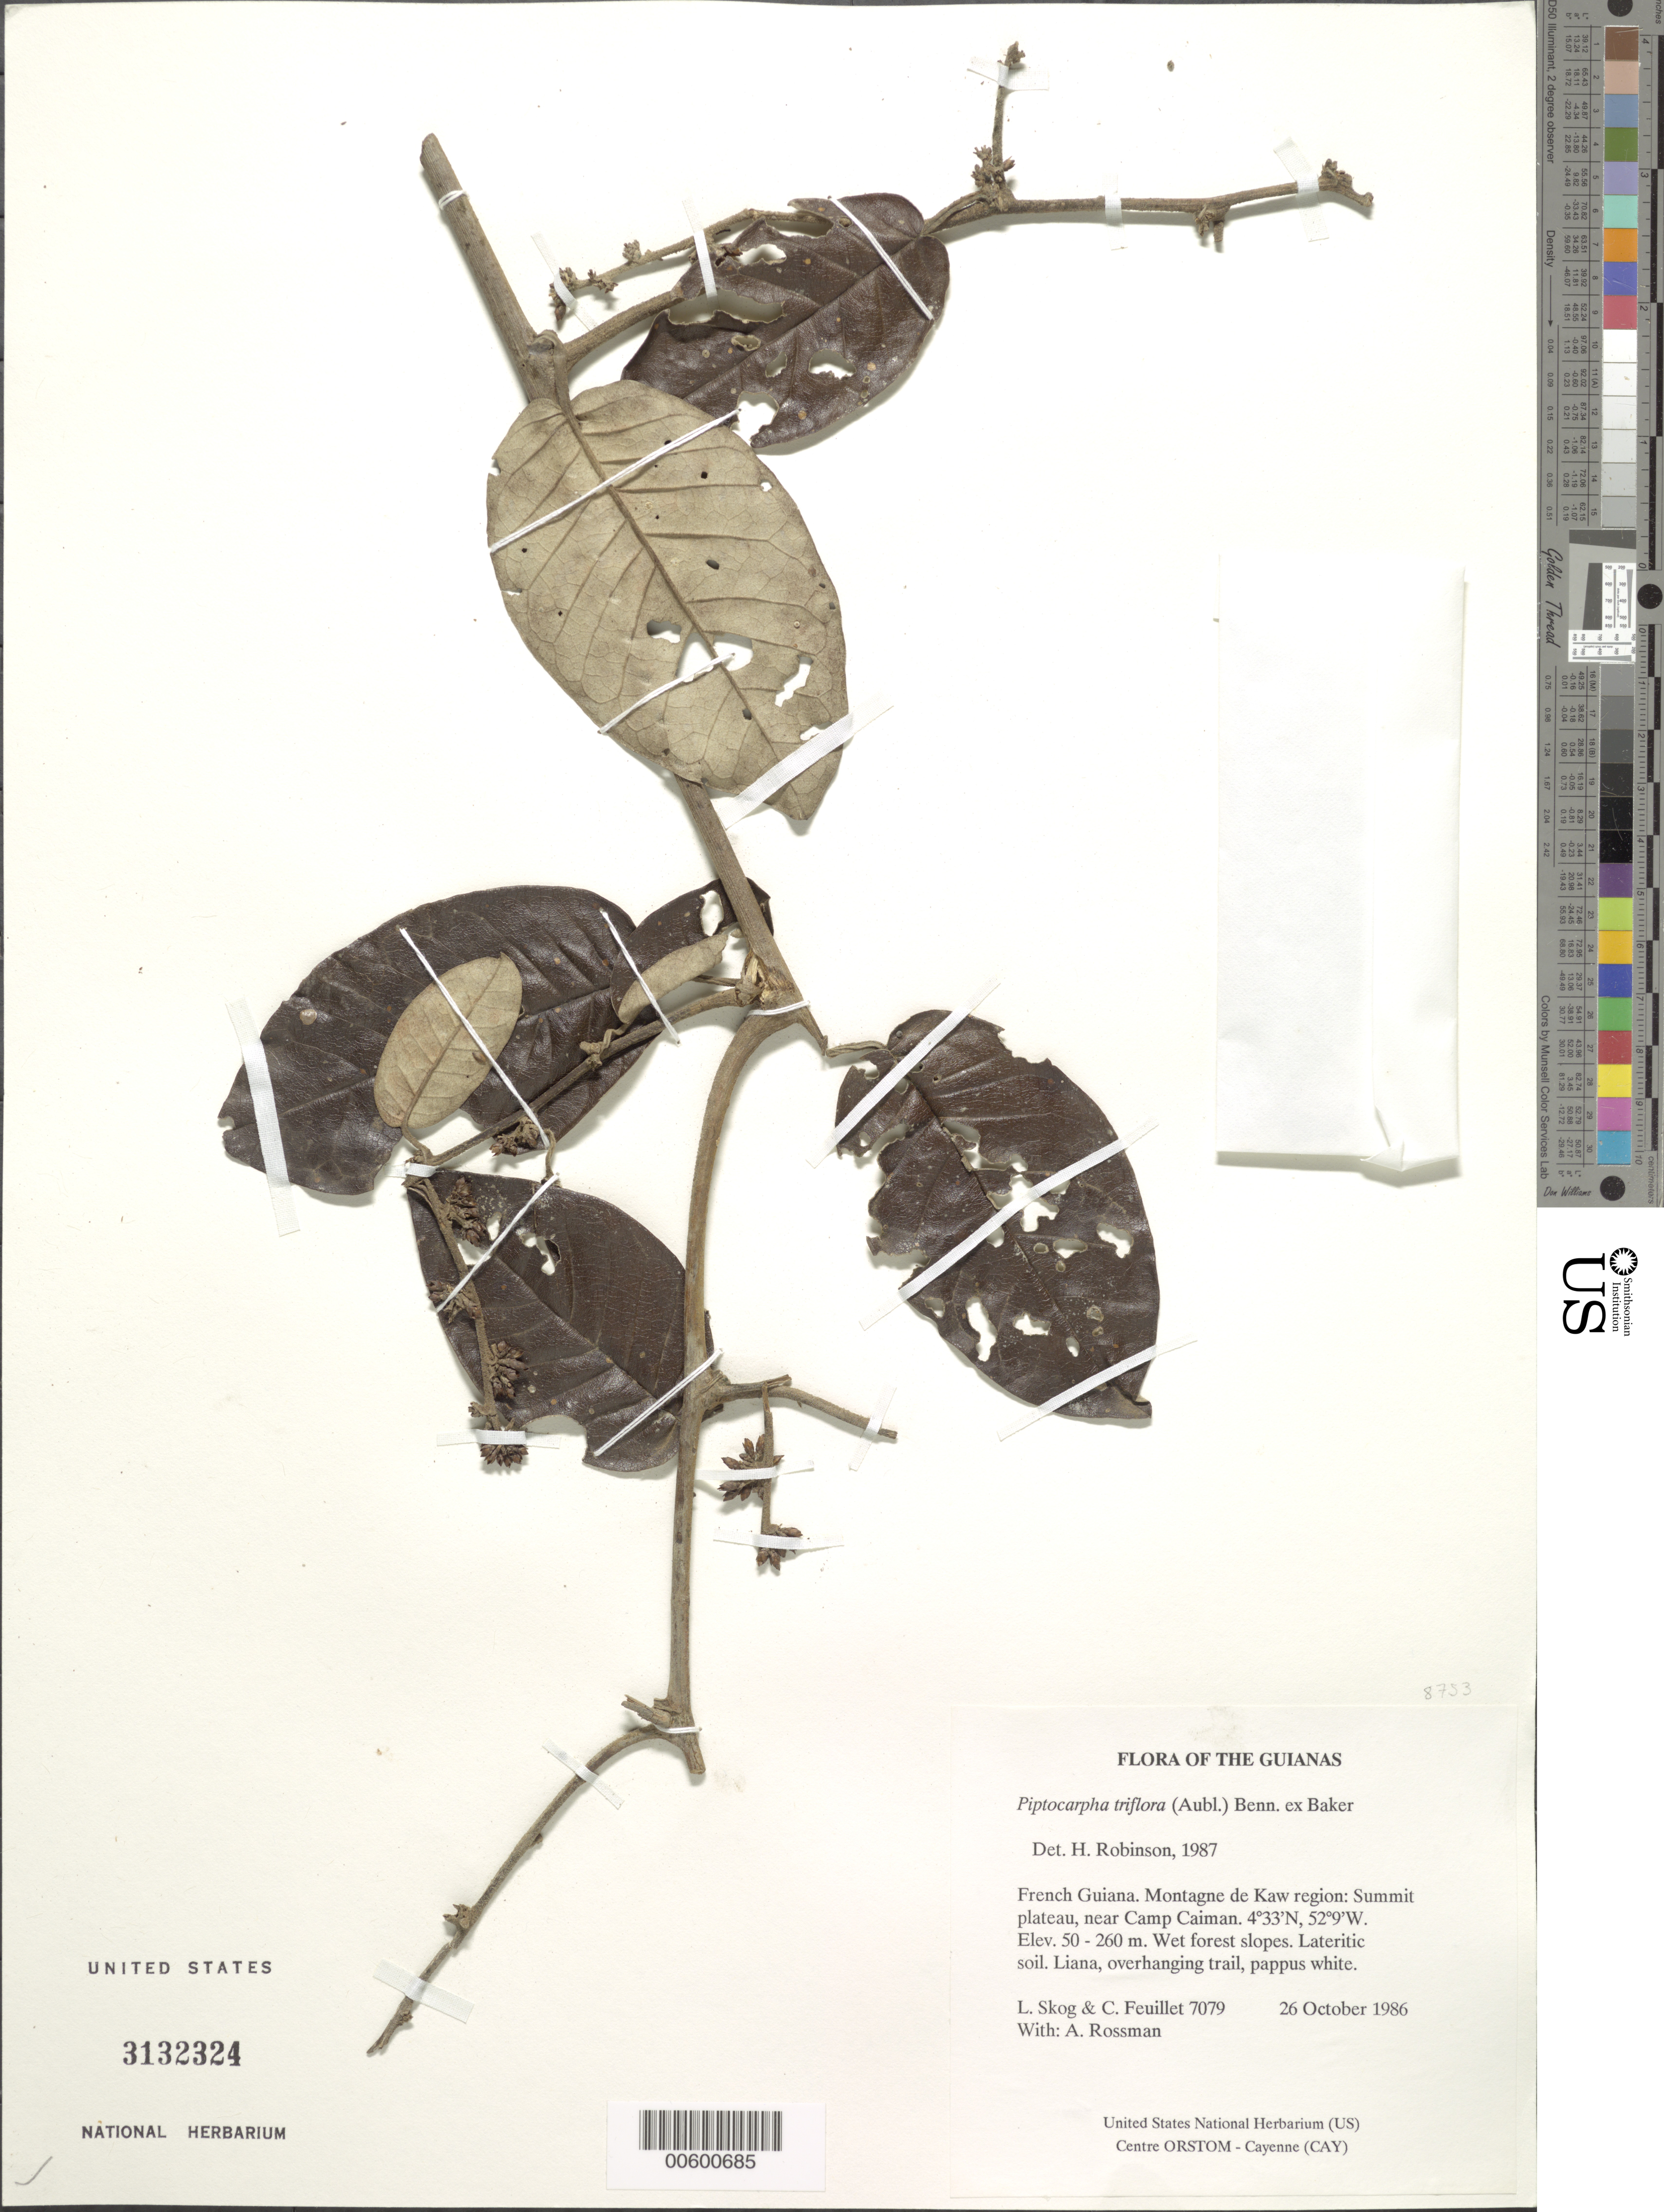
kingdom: Plantae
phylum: Tracheophyta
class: Magnoliopsida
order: Asterales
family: Asteraceae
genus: Piptocarpha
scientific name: Piptocarpha triflora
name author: (Aubl.) Benn. ex Baker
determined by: Robinson, Harold E., (US)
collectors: L. E. Skog, C. Feuillet & A. Rossman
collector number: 7079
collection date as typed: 26 October 1986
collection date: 1986-10-26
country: French Guiana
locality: Montagne de Kaw. Summit plateau, near Camp Caiman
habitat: Wet forest slopes. Lateritic soil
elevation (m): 50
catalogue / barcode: US 3132324